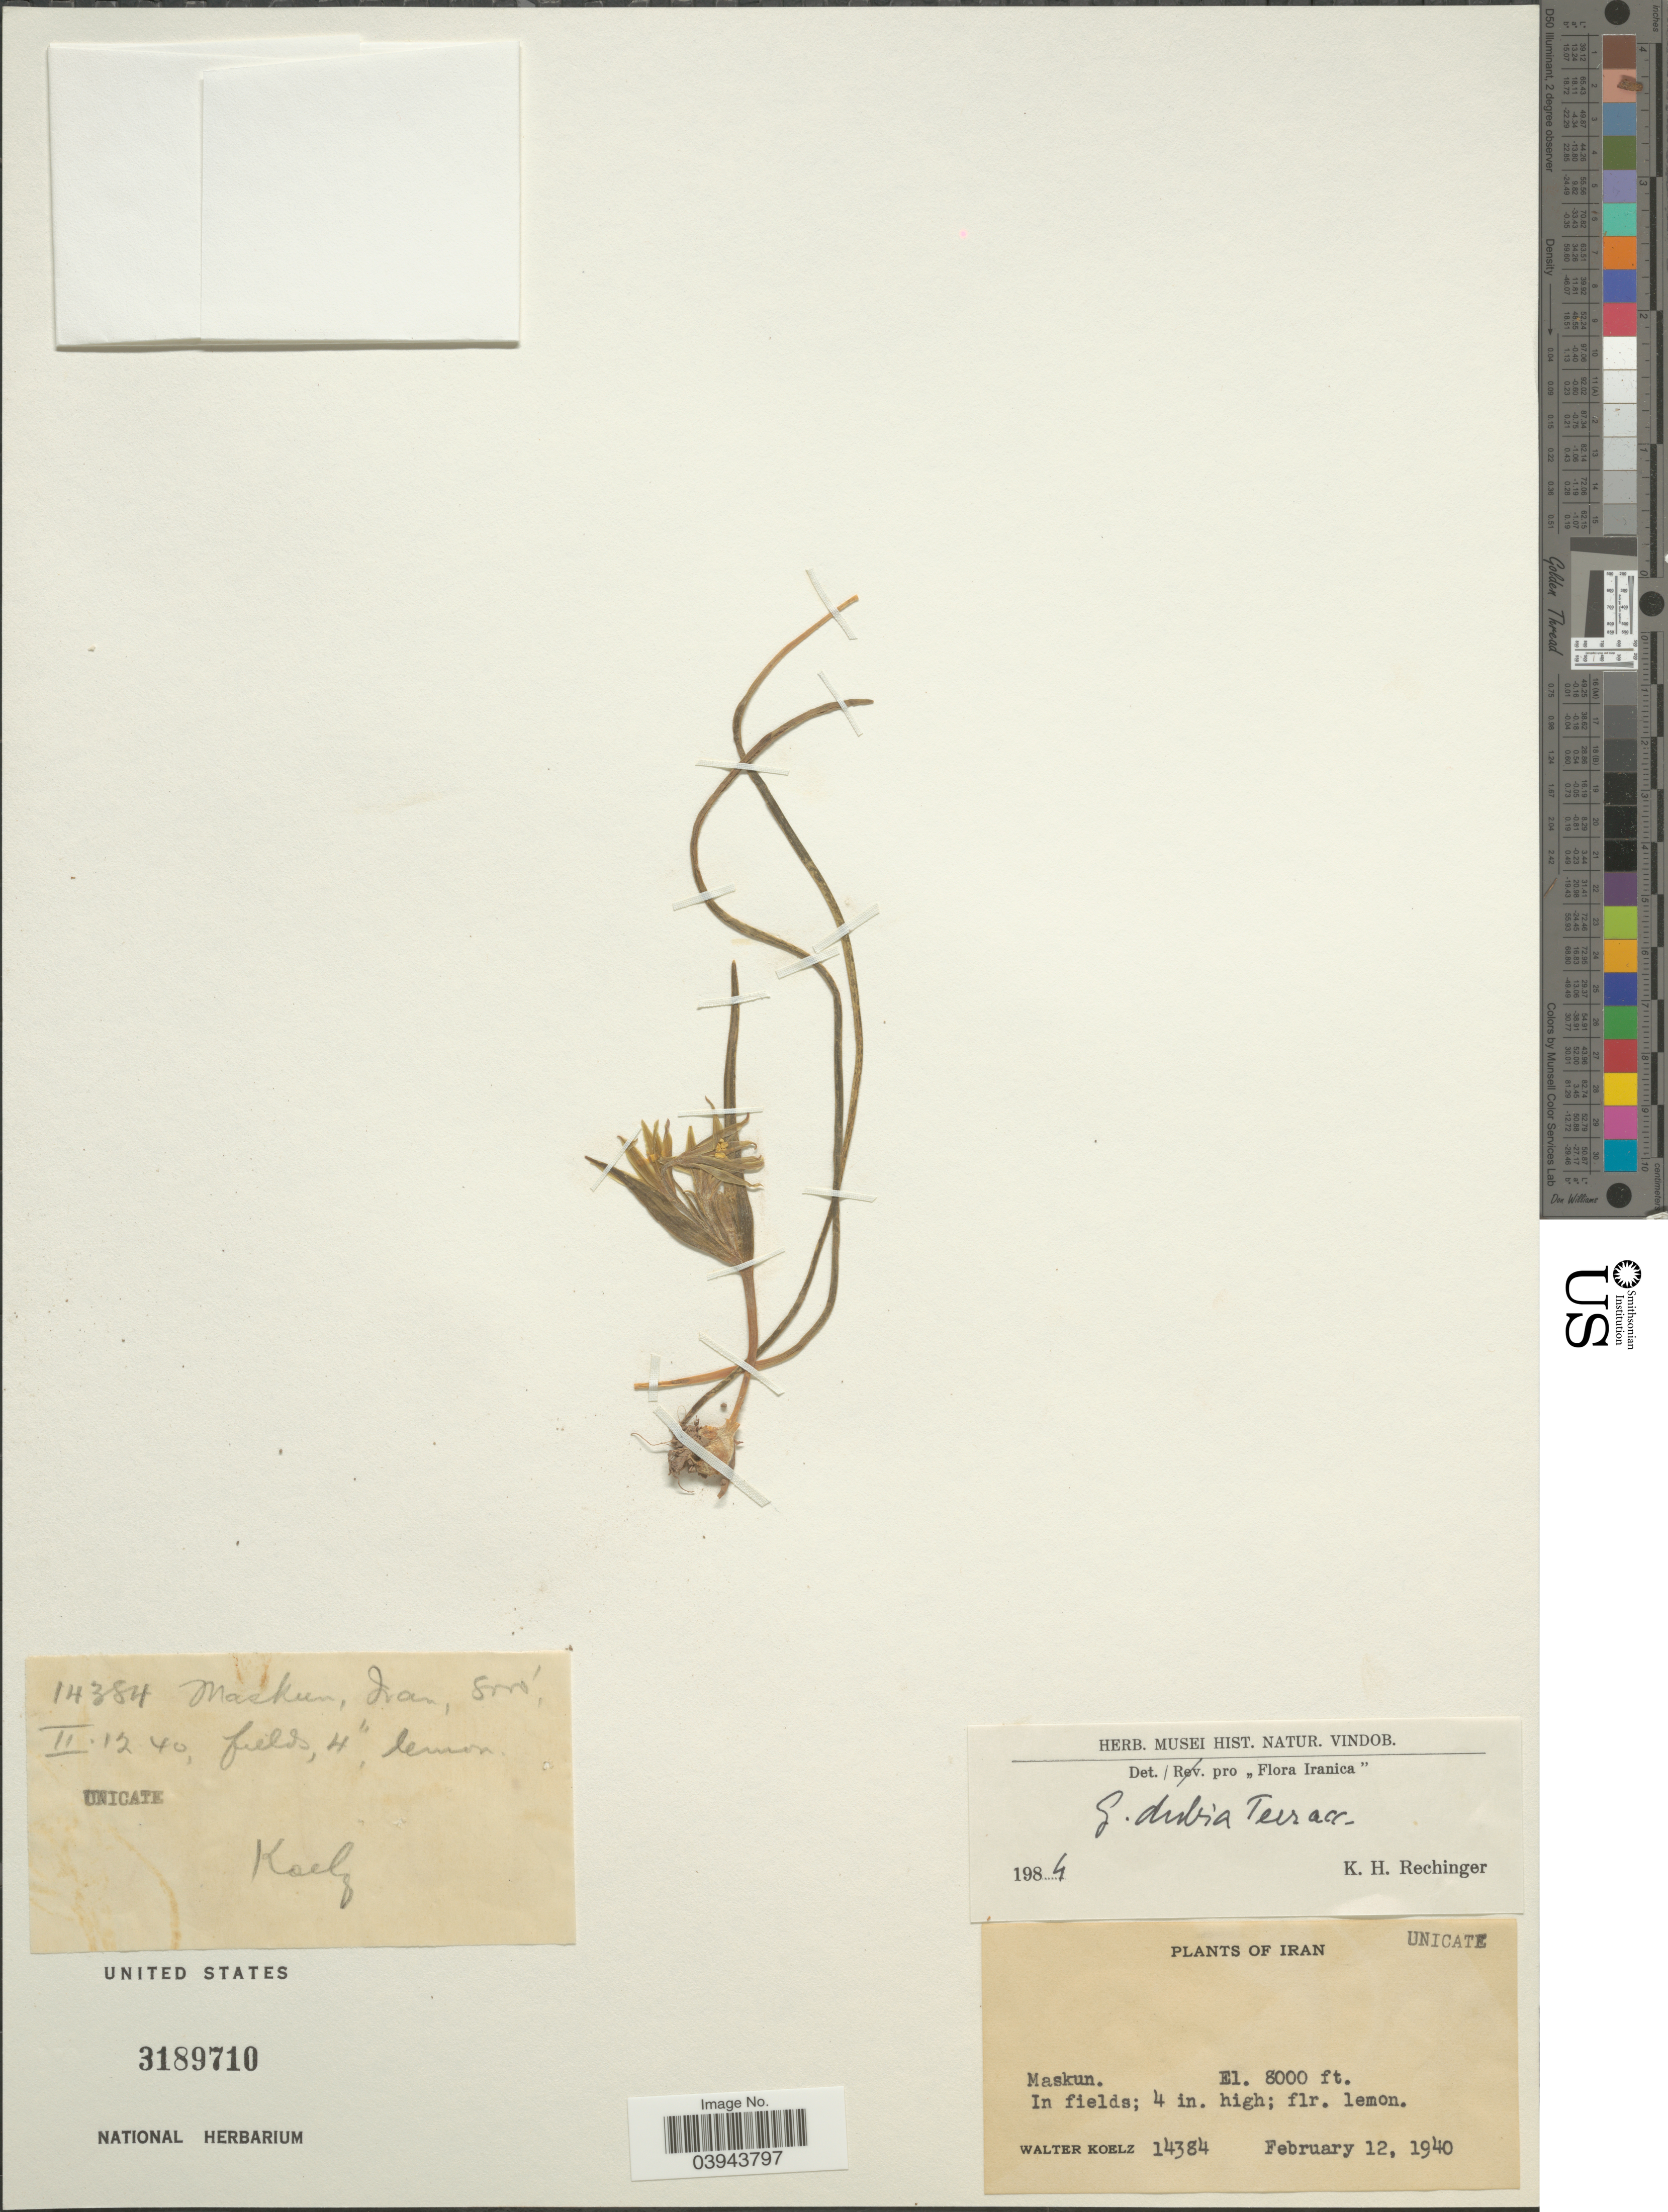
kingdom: Plantae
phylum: Tracheophyta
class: Liliopsida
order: Liliales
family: Liliaceae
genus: Gagea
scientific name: Gagea dubia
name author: A. Terracc.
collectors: W. N. Koelz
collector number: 14384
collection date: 1940-02-12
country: Iran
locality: Maskun.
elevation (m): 2438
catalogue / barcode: US 3189710